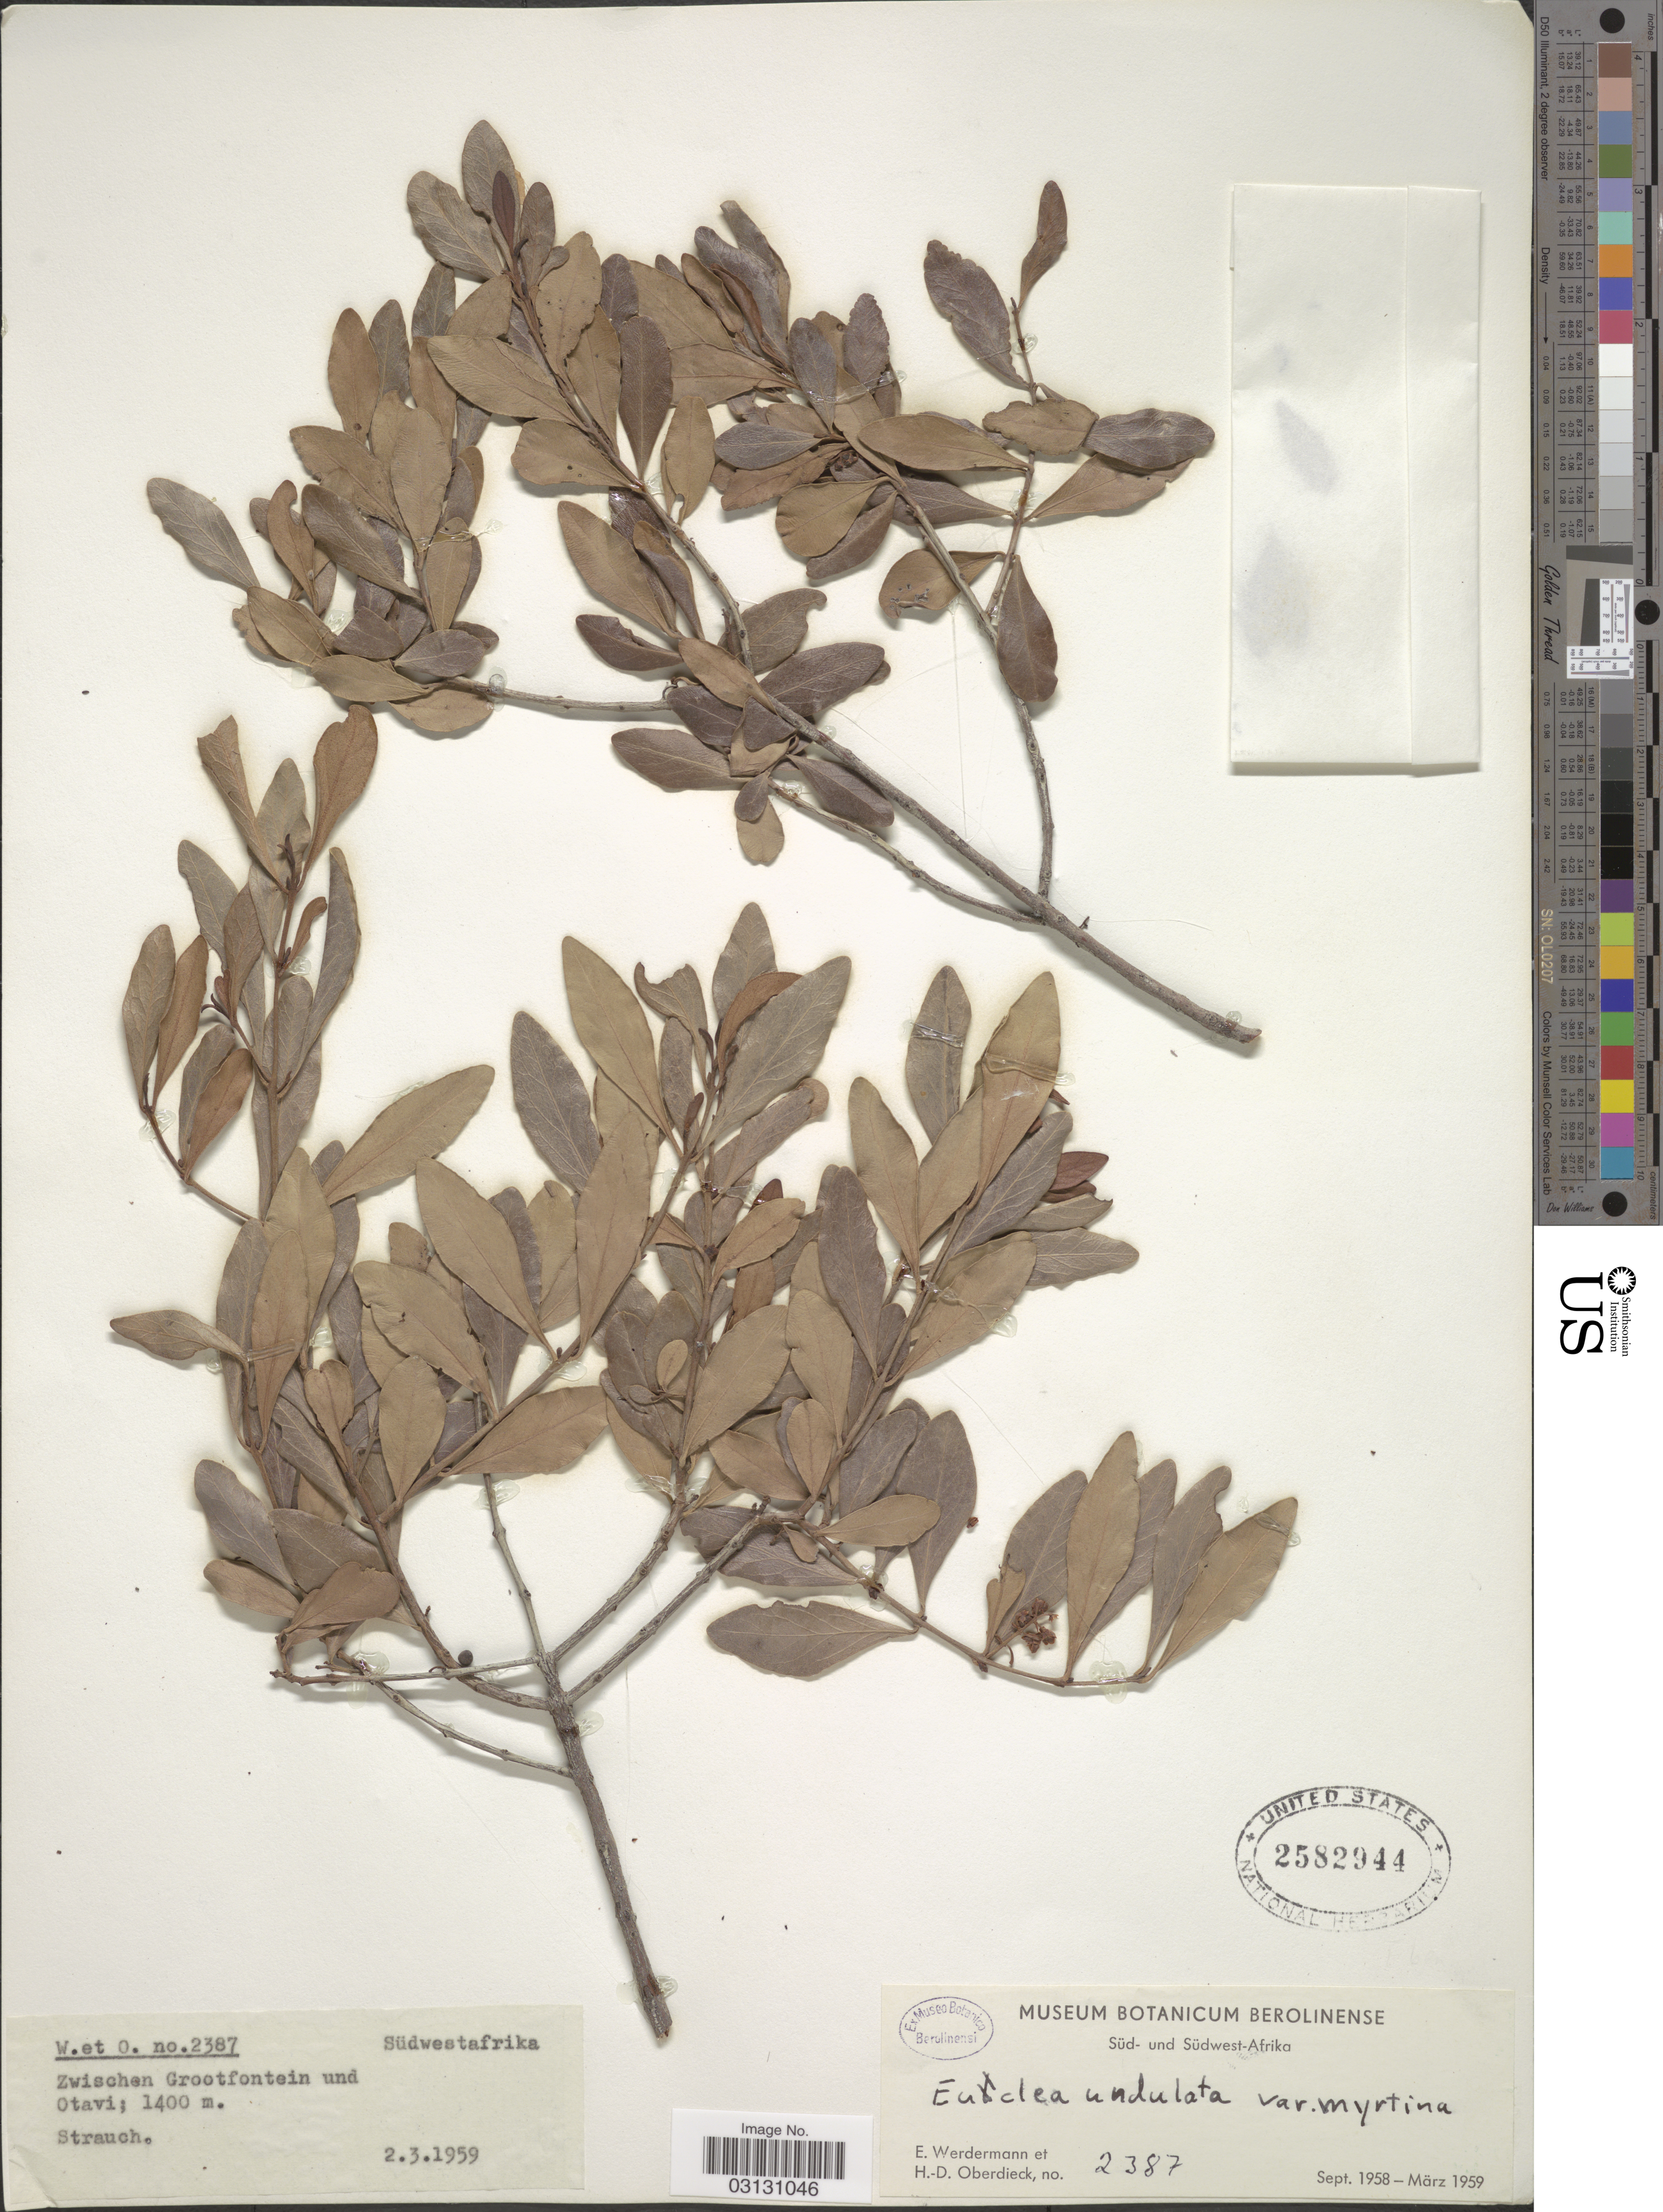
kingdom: Plantae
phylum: Tracheophyta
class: Magnoliopsida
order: Ericales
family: Ebenaceae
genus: Euclea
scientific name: Euclea undulata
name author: Thunb.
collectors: E. Werdermann & H. Oberdieck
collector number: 2387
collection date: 1959-03-02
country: Namibia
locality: Südwestafrika. Zwischen Grootfontein und Otavi.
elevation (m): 1400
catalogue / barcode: US 2582944